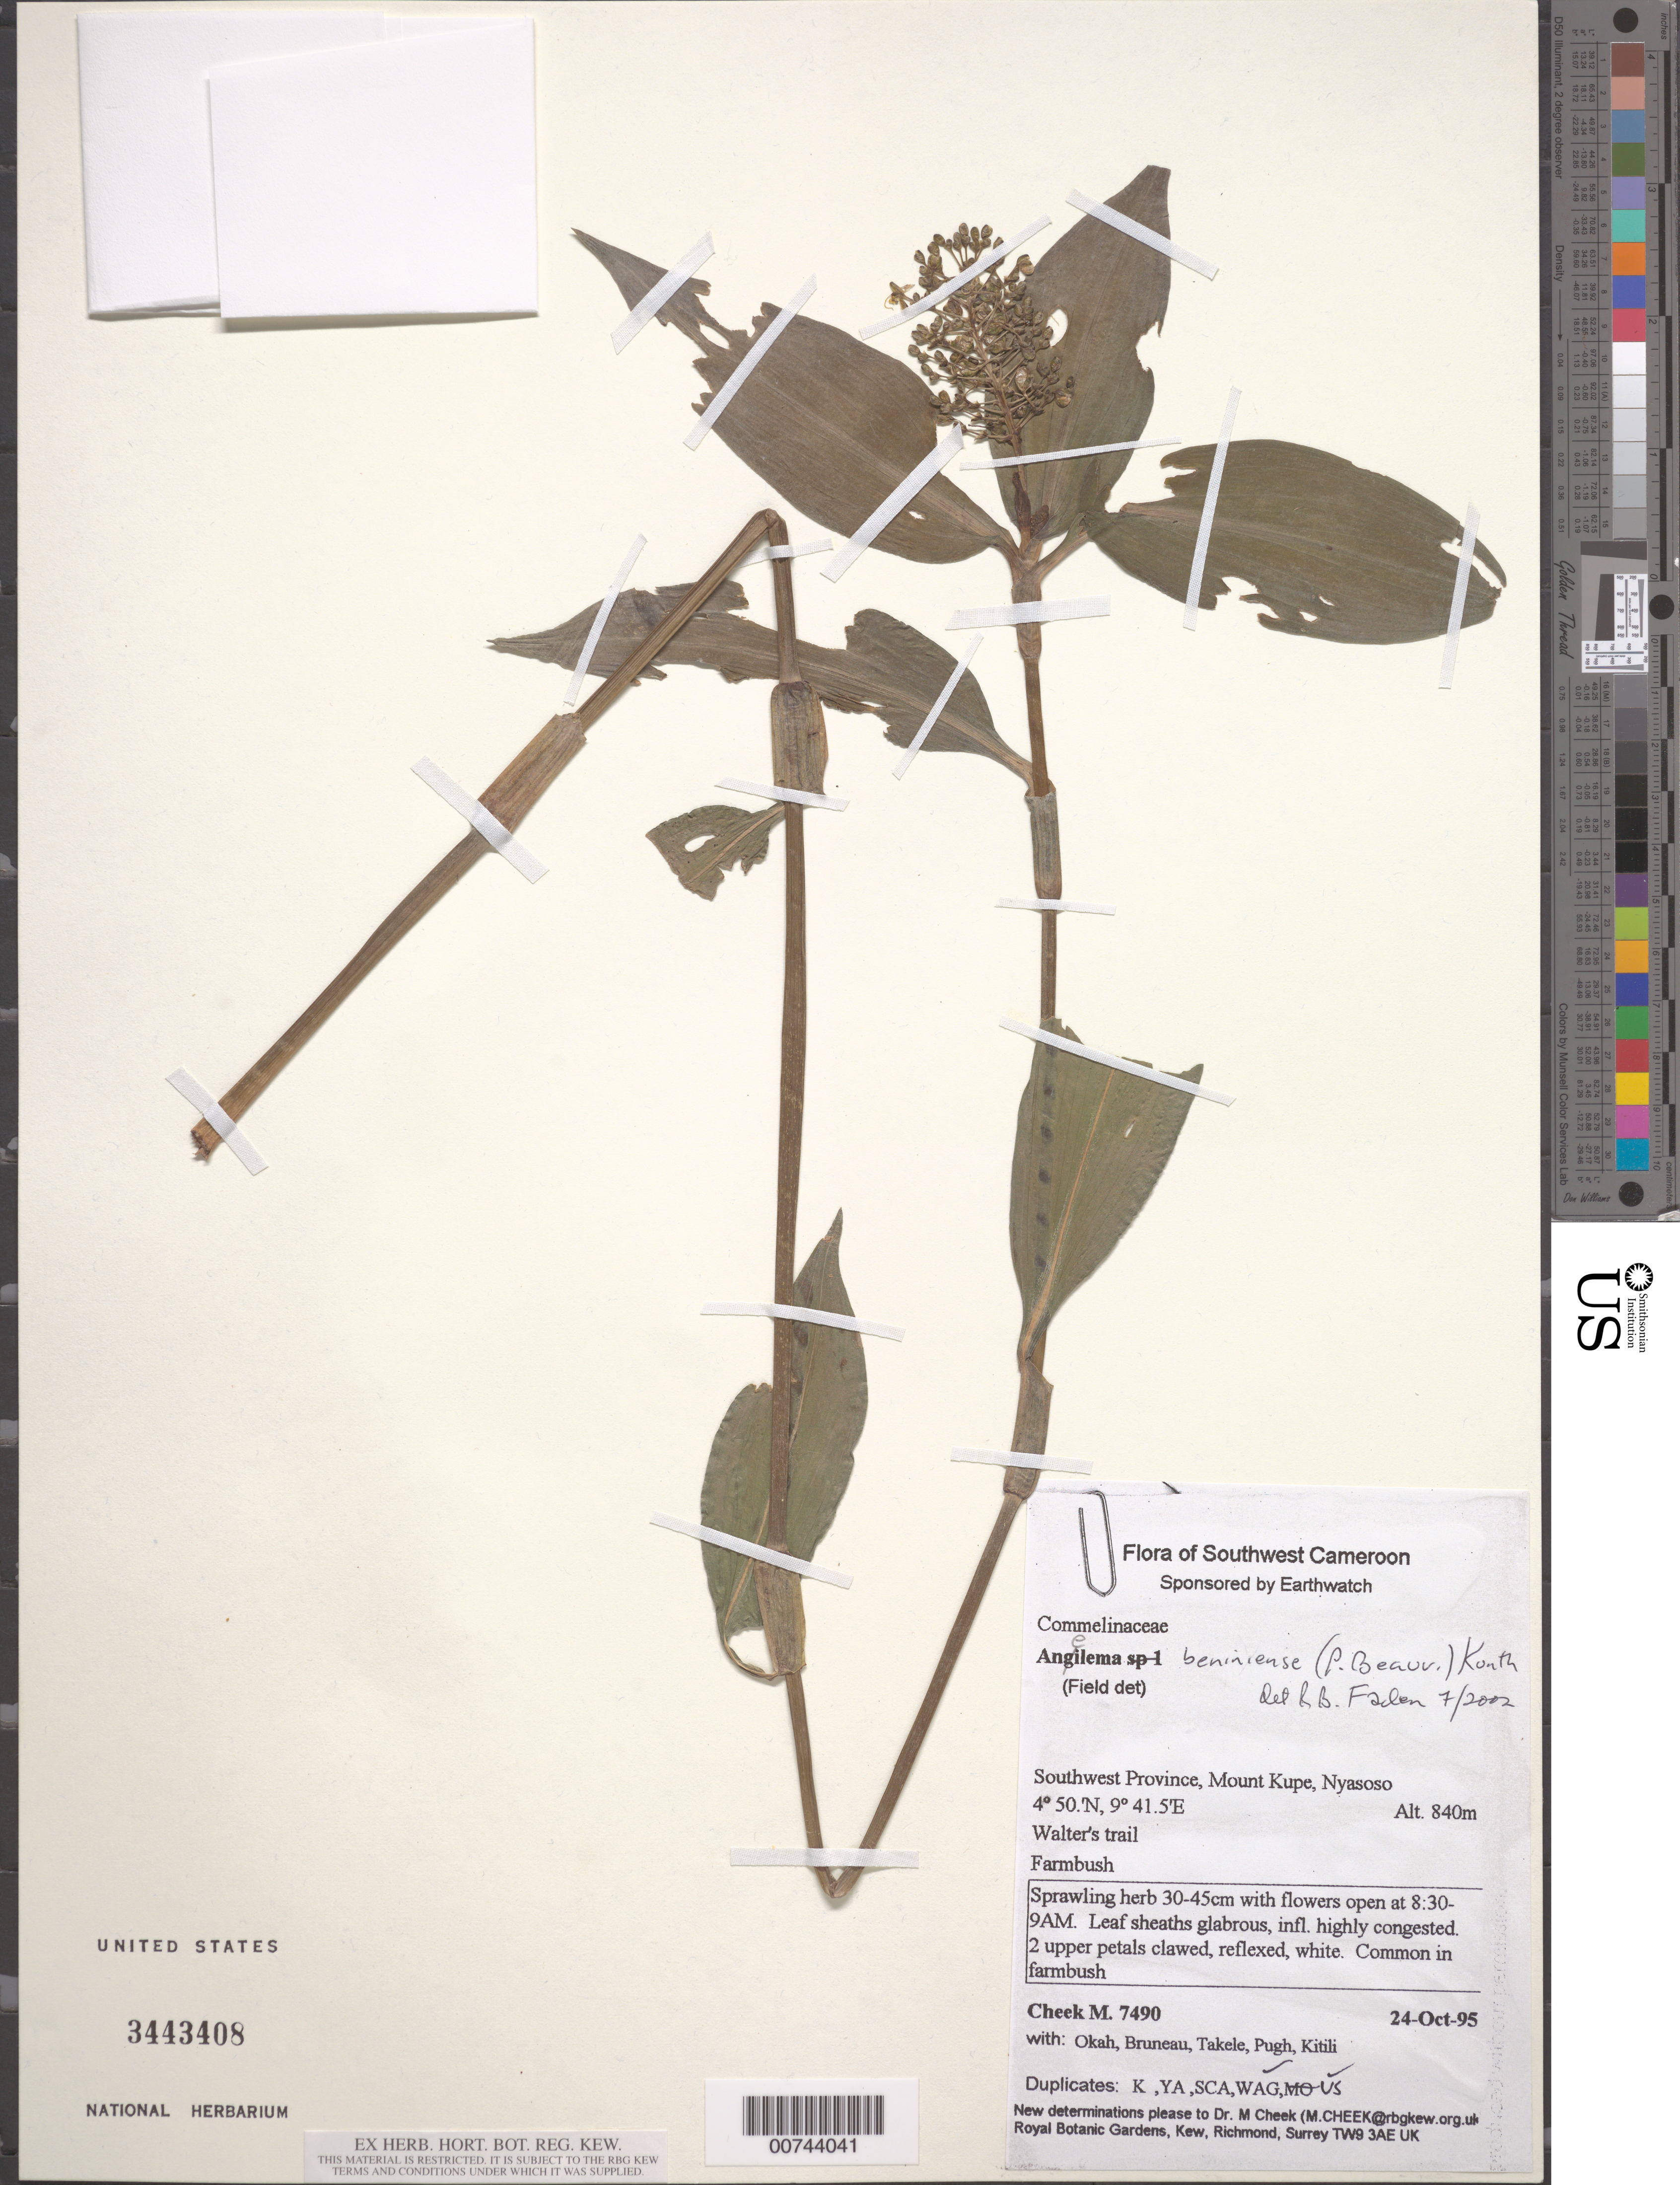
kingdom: Plantae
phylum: Tracheophyta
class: Liliopsida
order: Commelinales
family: Commelinaceae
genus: Aneilema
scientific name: Aneilema beniniense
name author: (P. Beauv.) Kunth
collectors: M. Cheek, -. Bruneau, -. Takele, -. Pugh, -. Kitili & -. Olah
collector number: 7490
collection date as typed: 24 Oct 1995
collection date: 1995-10-24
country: Cameroon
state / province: Sud-Ouest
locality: Mount Kupe above Nyasoso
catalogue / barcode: US 3443408